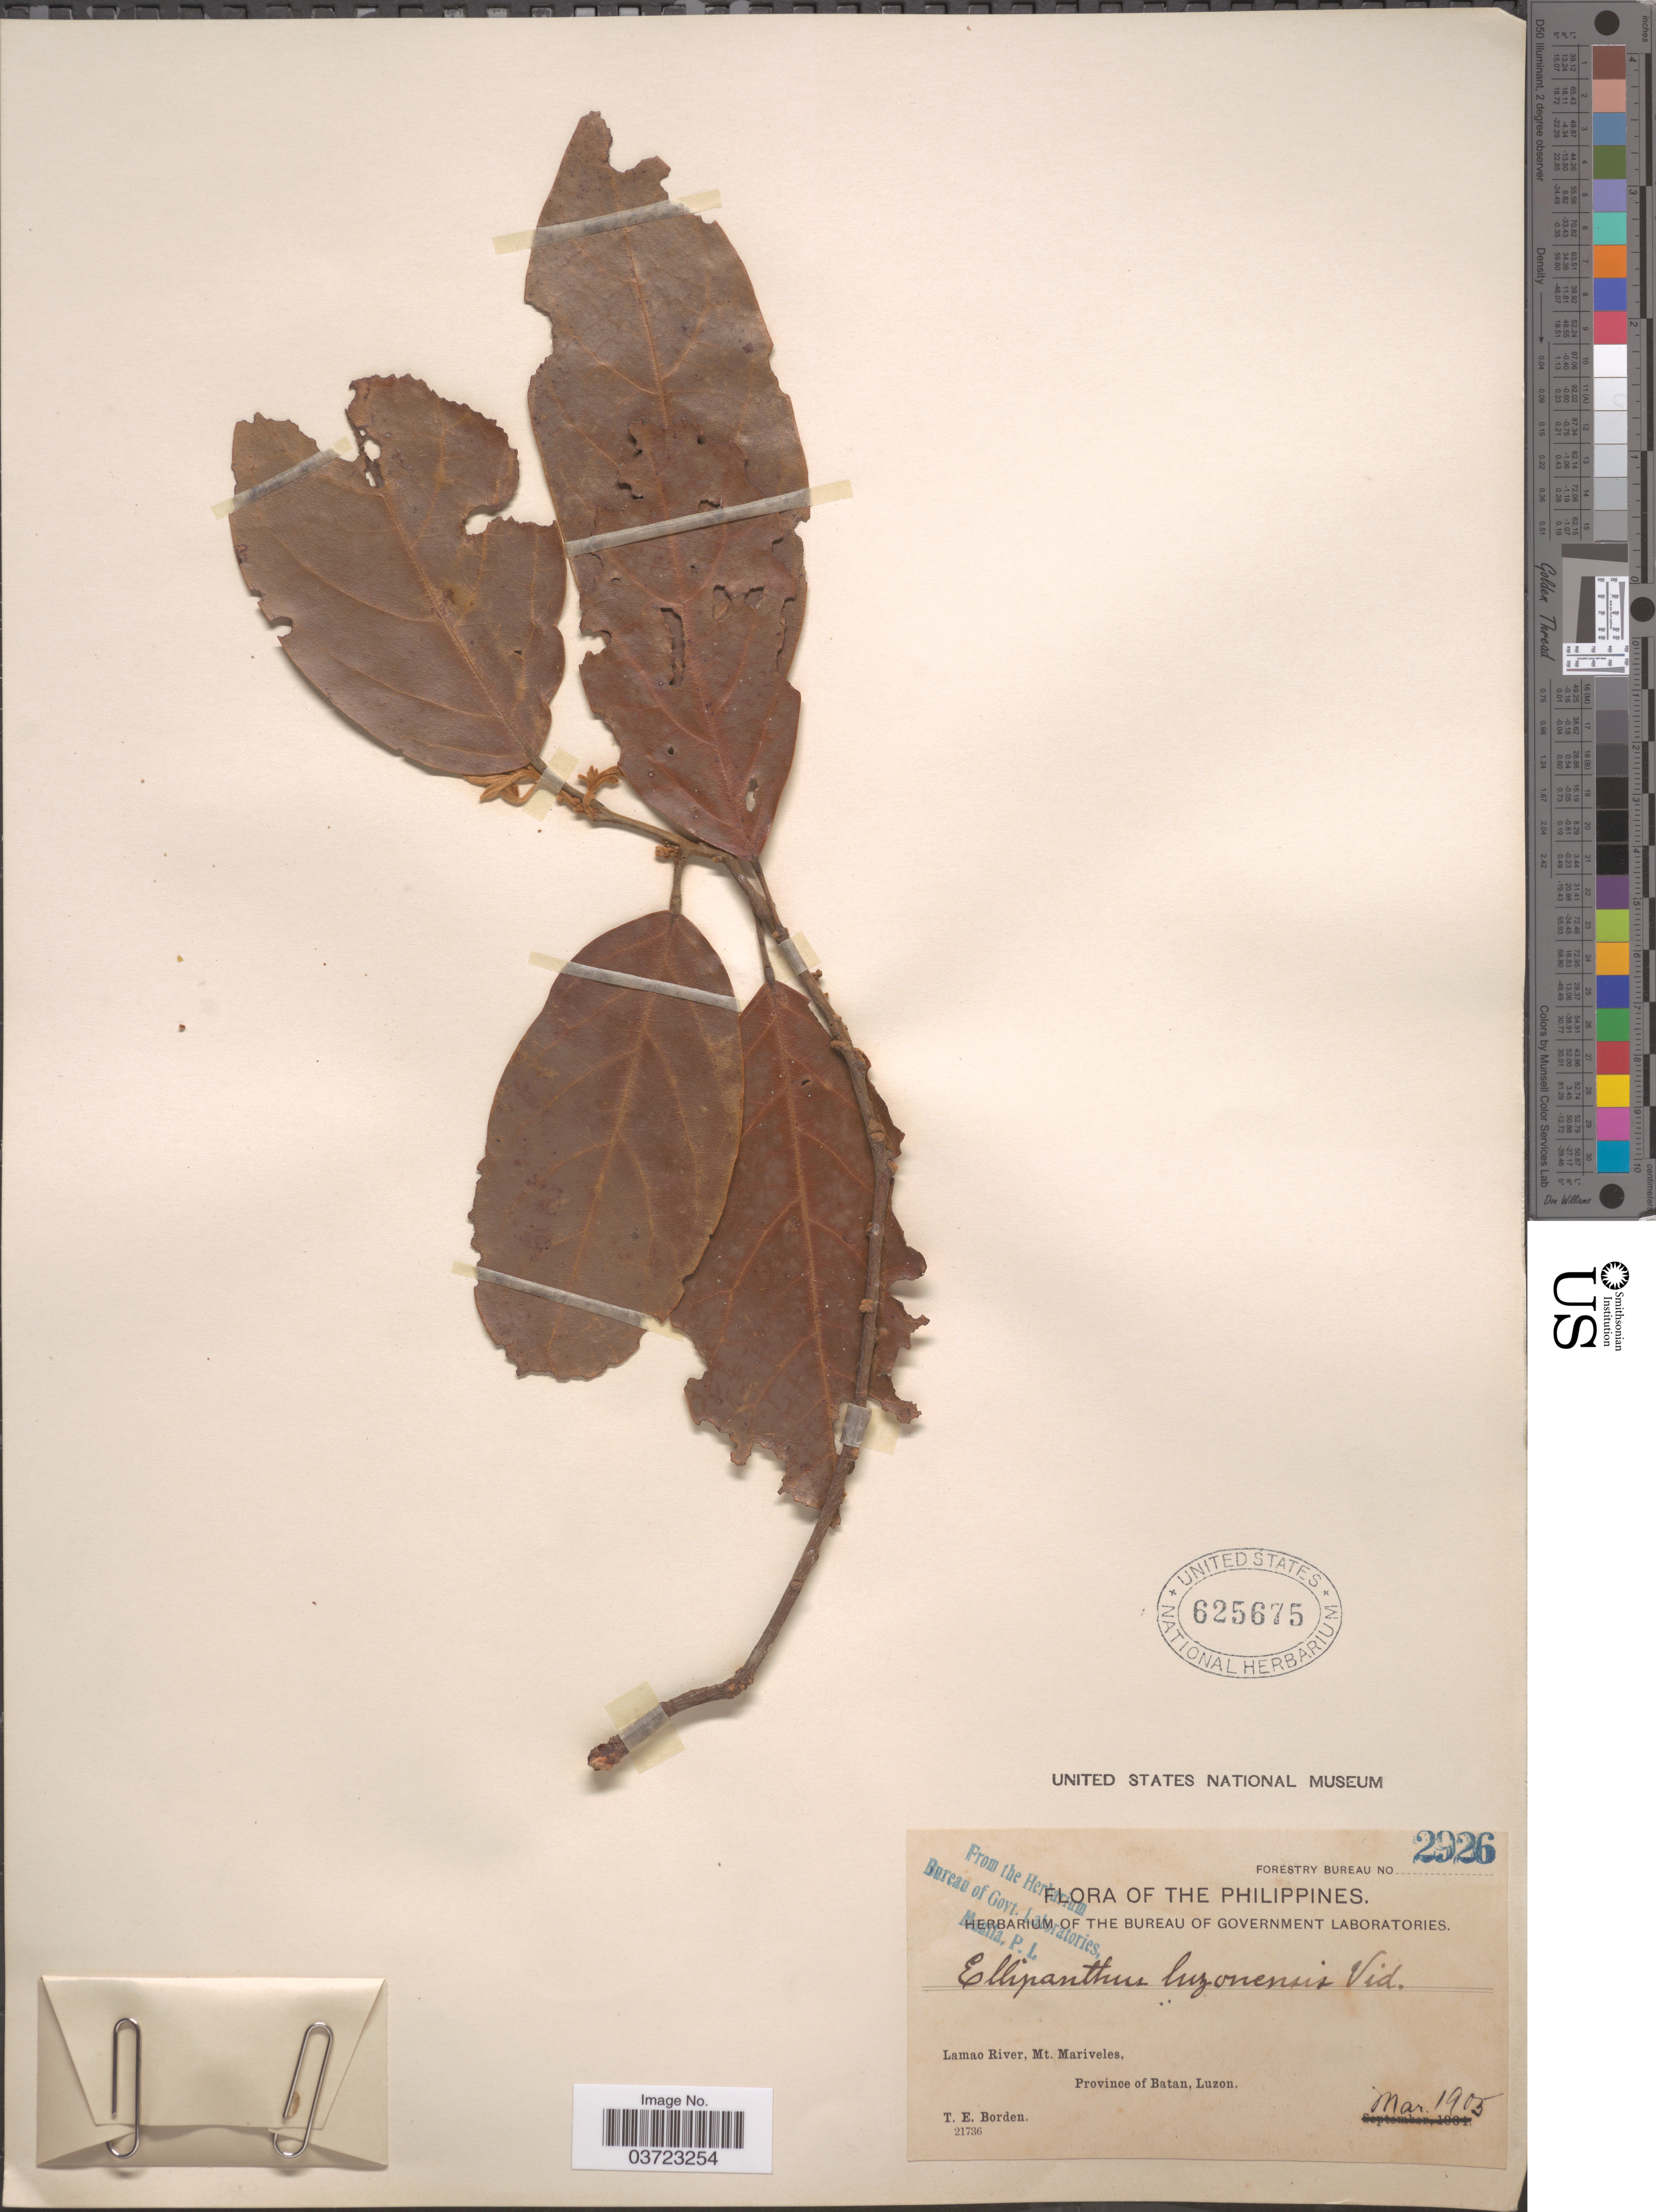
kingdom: Plantae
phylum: Tracheophyta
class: Magnoliopsida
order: Oxalidales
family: Connaraceae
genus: Ellipanthus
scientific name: Ellipanthus luzoniensis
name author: S. Vidal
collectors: T. E. Borden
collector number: Forestry Bureau 2926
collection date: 1905-03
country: Philippines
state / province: Cagayan Valley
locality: Lamao River, Mt. Mariveles, Province of Batan, Luzon.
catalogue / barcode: US 625675